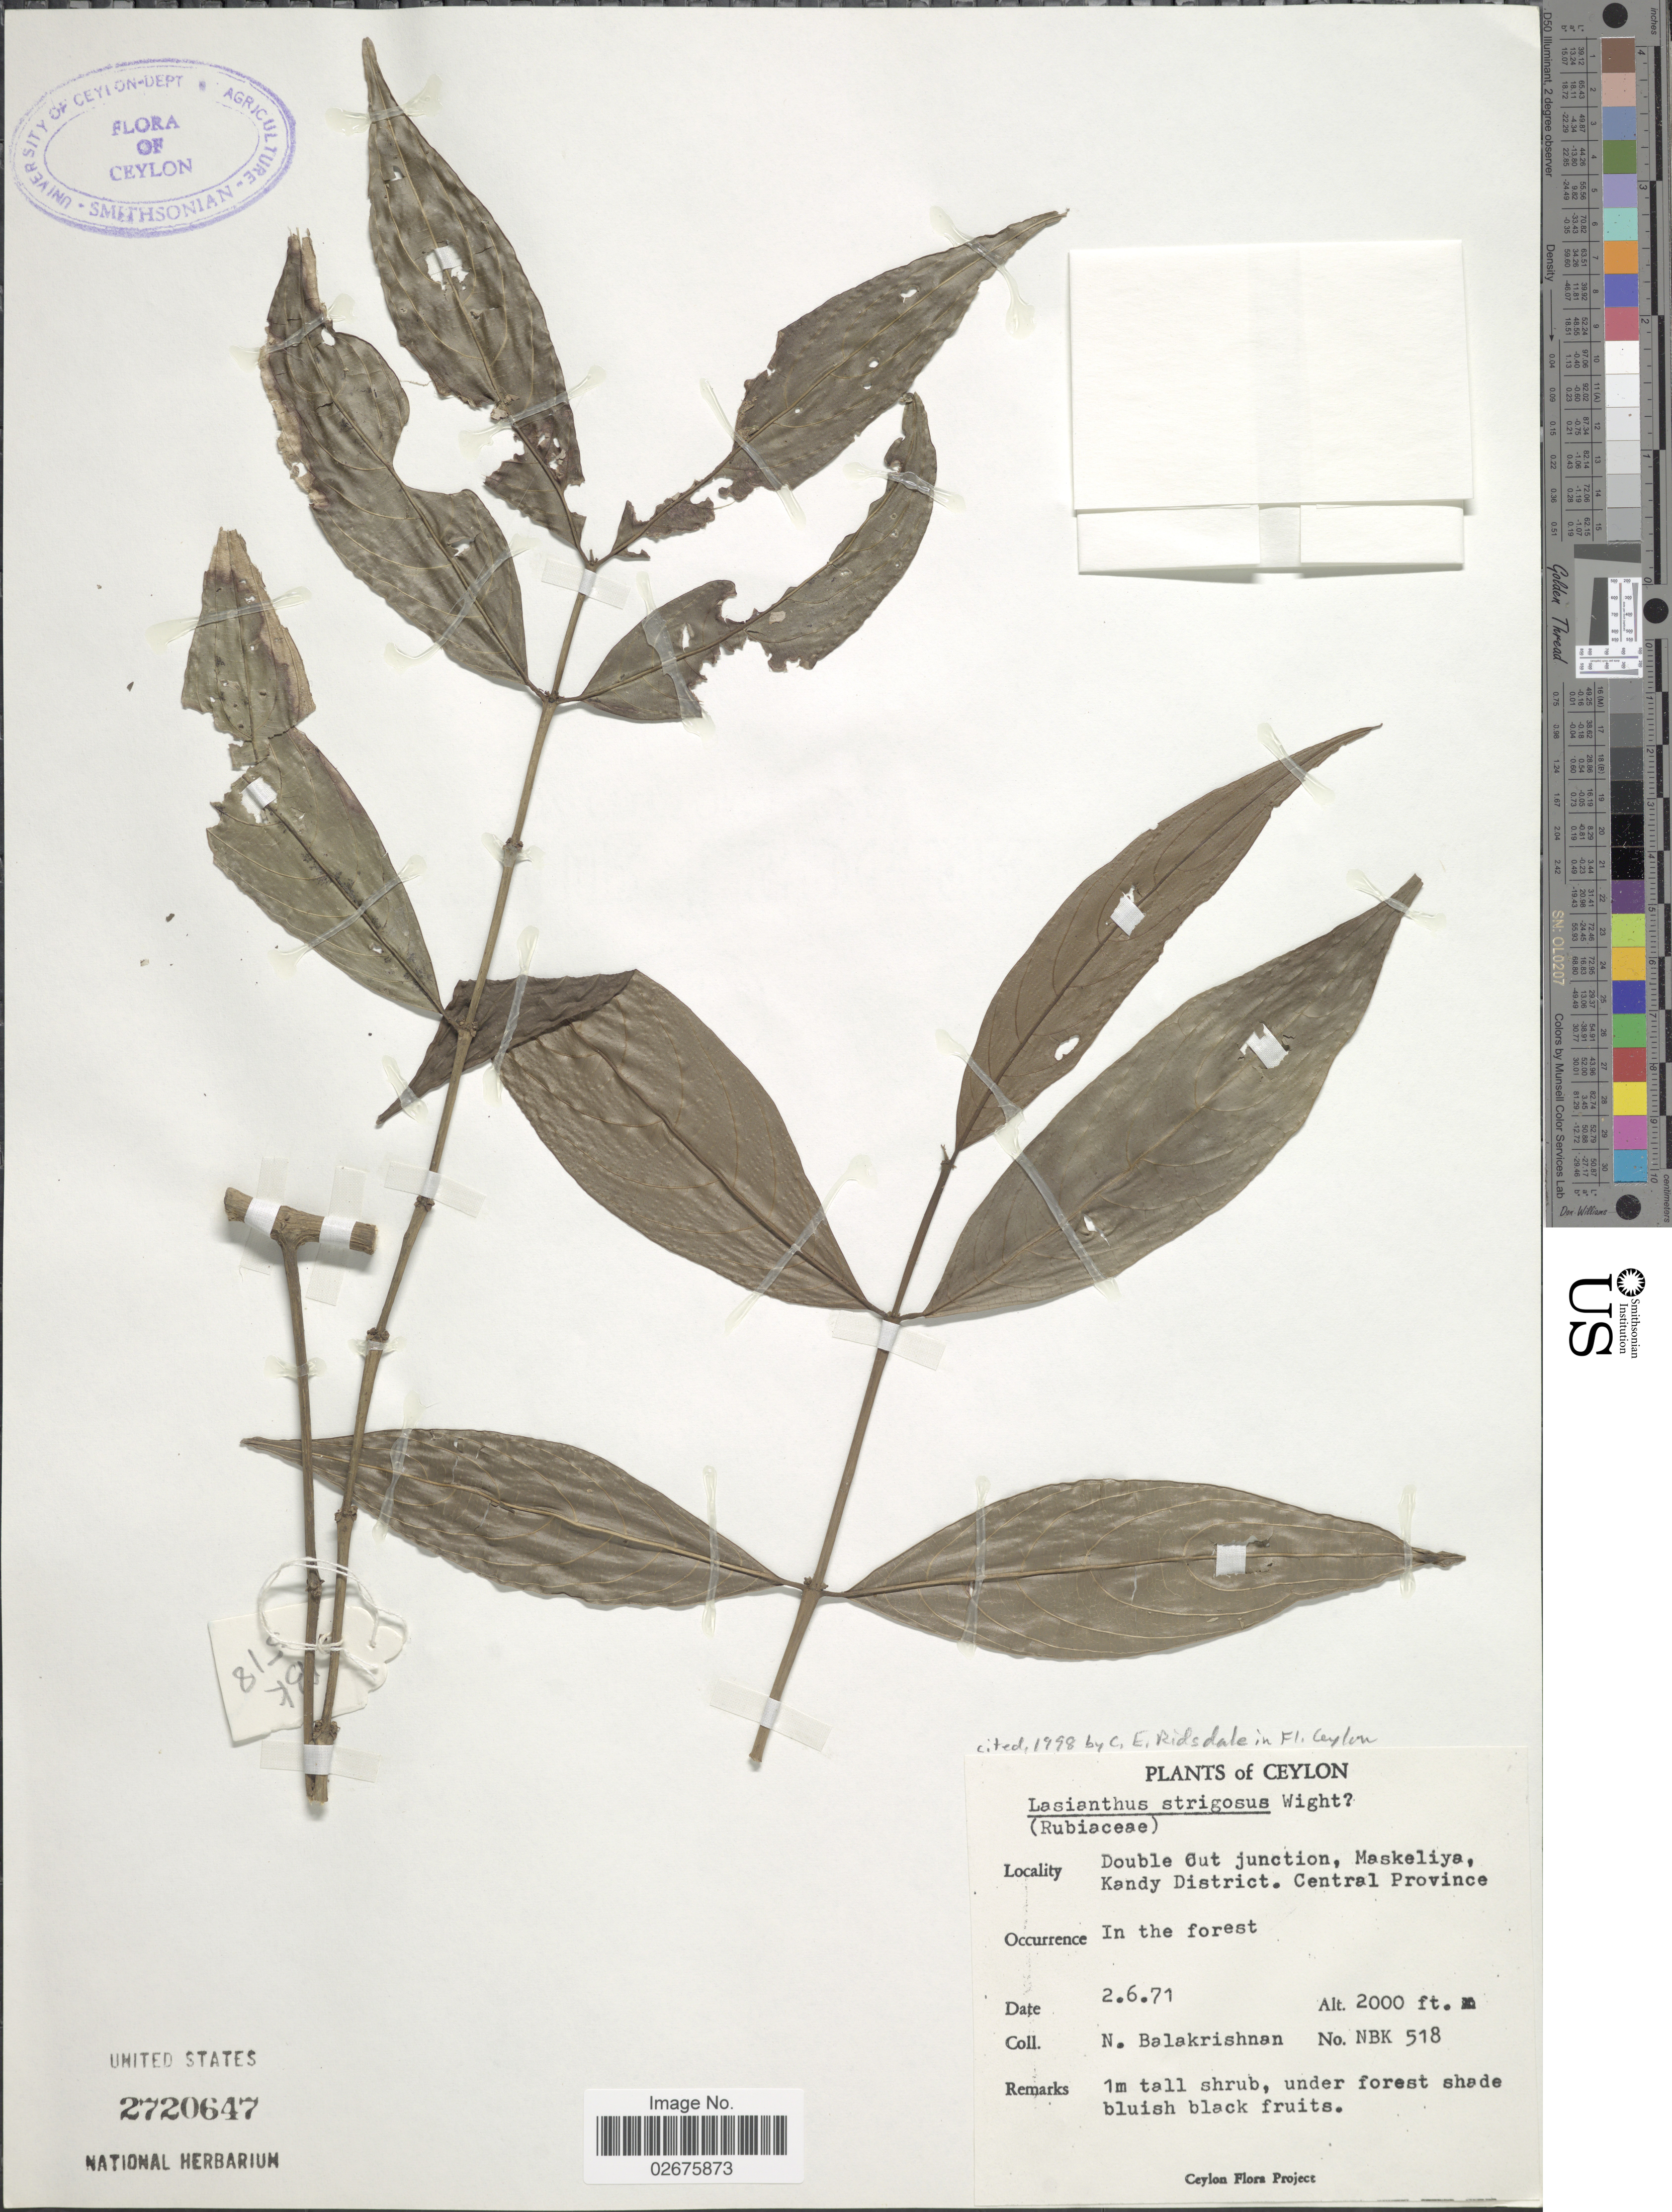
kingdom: Plantae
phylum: Tracheophyta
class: Magnoliopsida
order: Gentianales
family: Rubiaceae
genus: Lasianthus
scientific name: Lasianthus strigosus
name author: Wight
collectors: N. Balakrishnan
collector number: NBK 518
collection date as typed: Transcribed d/m/y: 2/6/71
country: Sri Lanka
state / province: Central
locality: Ceylon, Double Cut junction, Maskeliya, Kandy District, In the forest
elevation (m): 610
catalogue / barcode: US 2720647